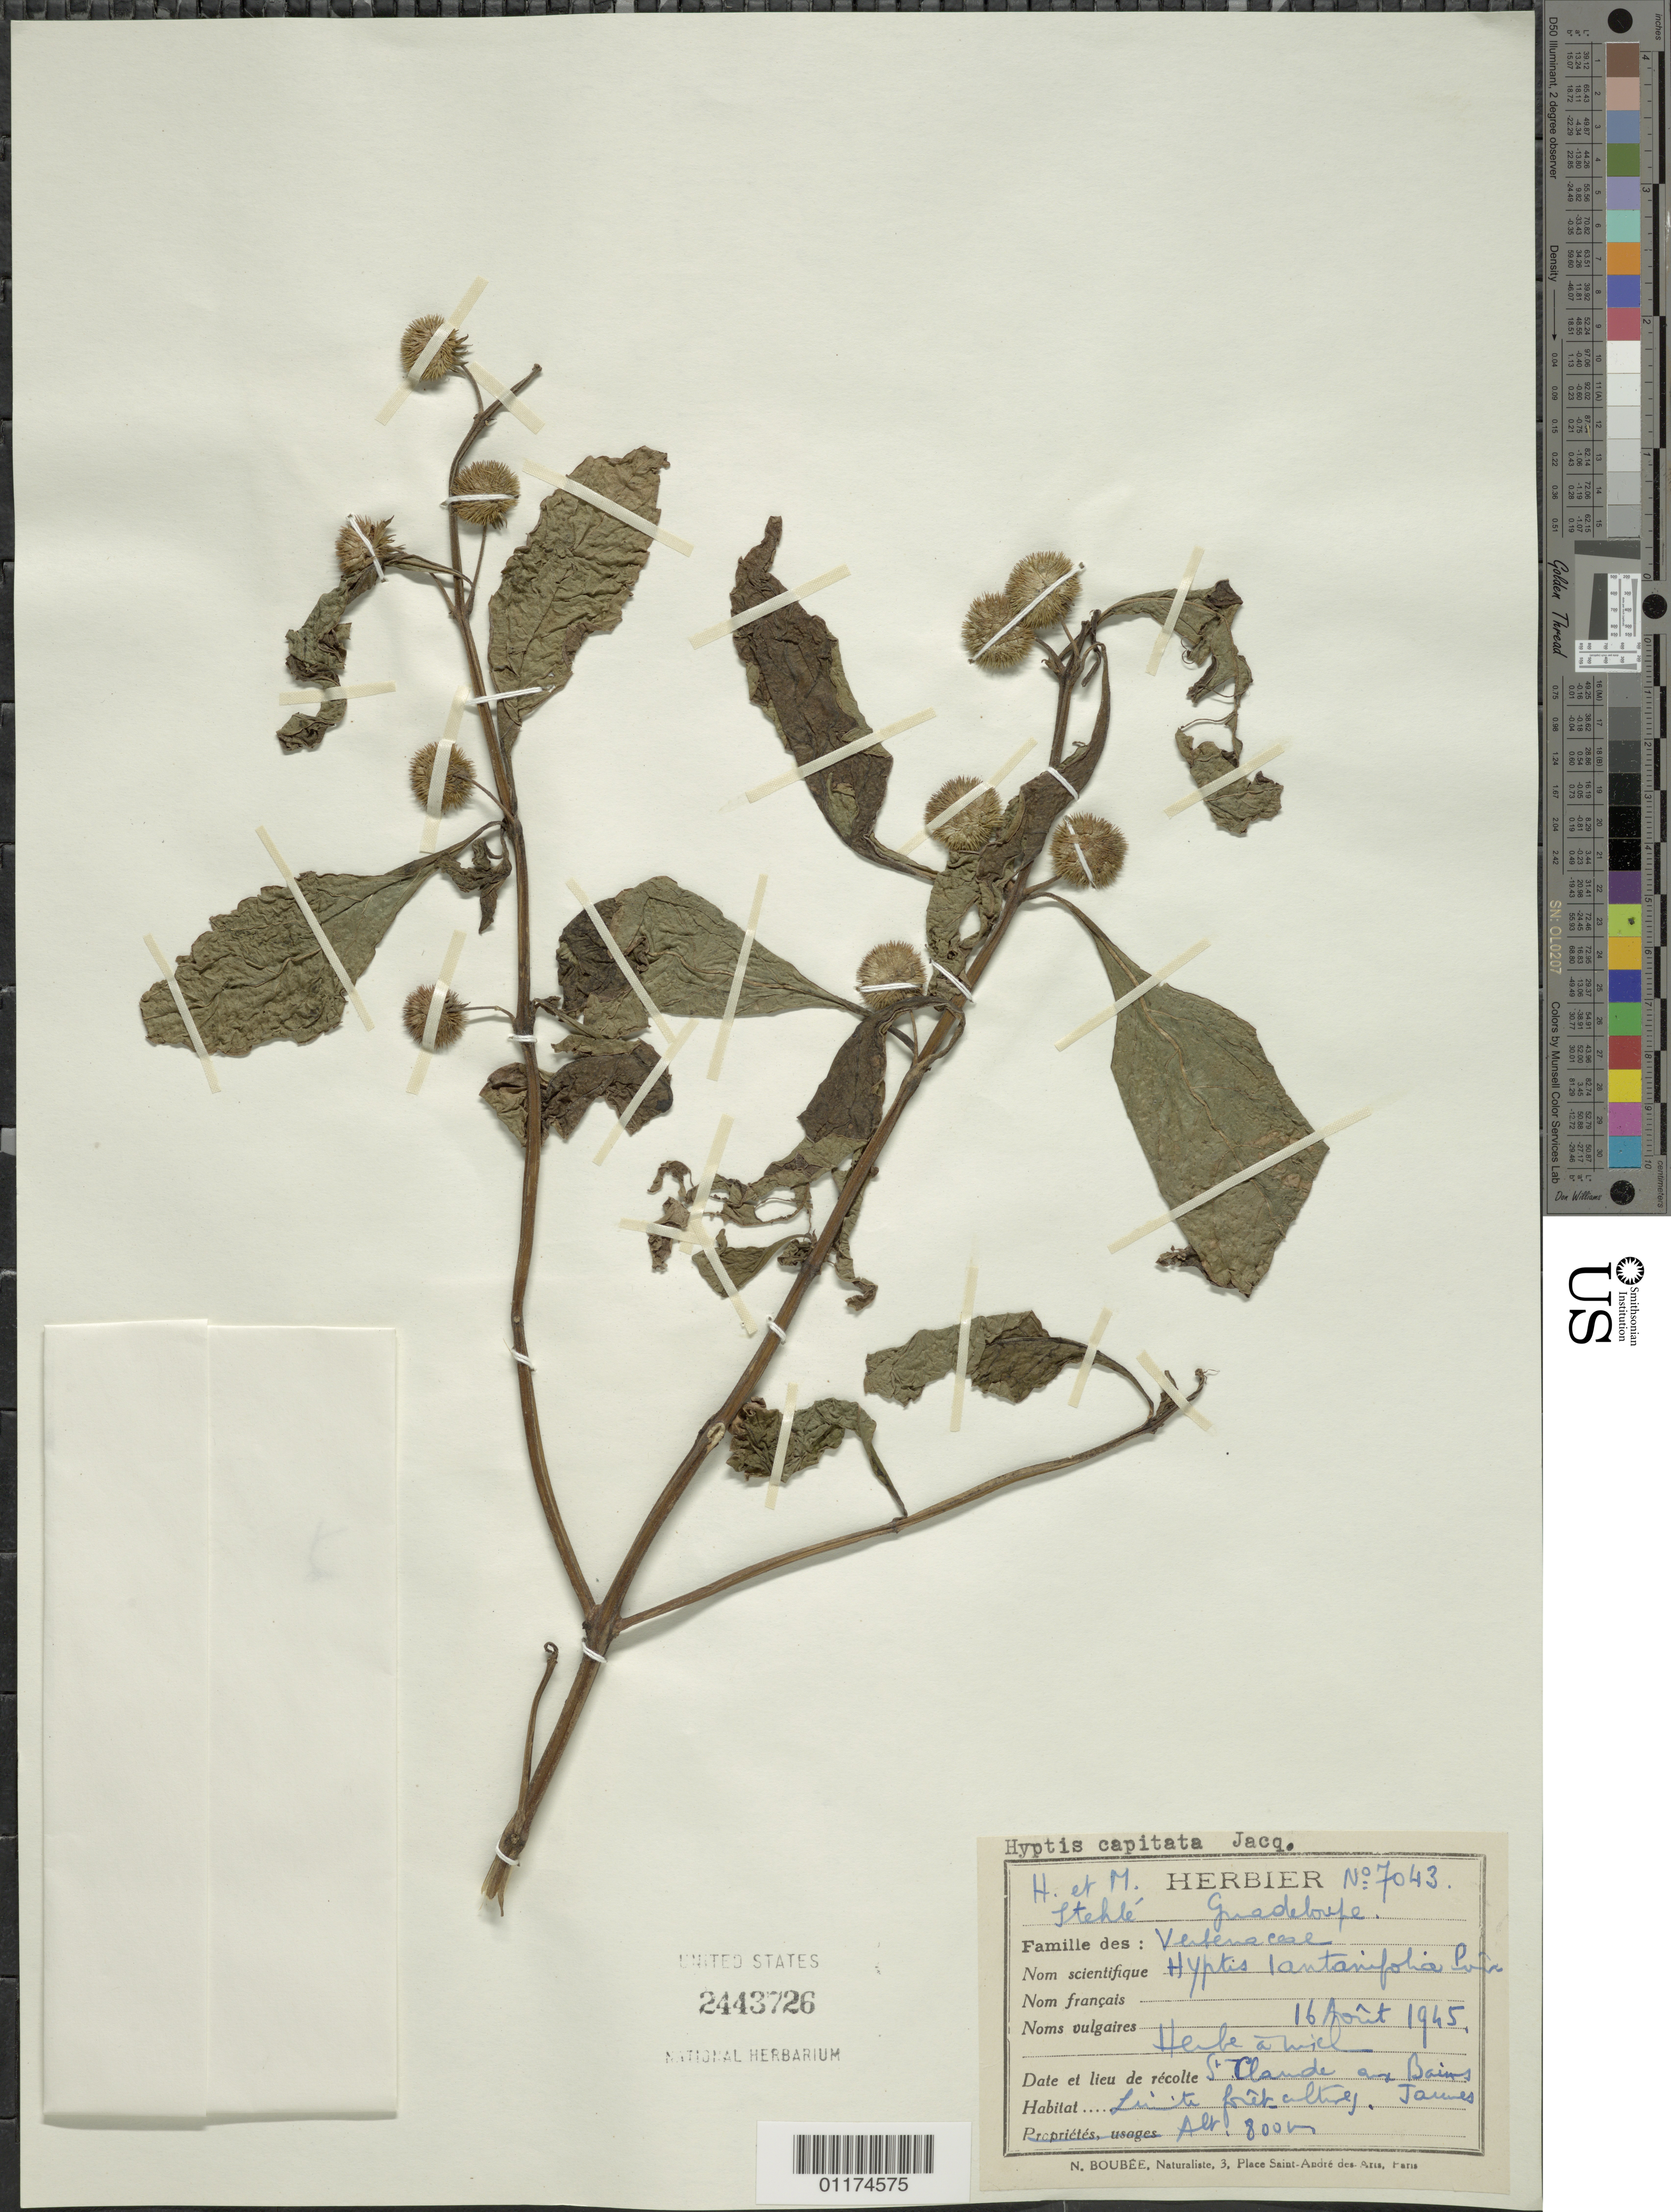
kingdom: Plantae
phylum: Tracheophyta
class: Magnoliopsida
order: Lamiales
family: Lamiaceae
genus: Hyptis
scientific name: Hyptis lantanifolia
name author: Poit.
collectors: H. Stehlé & M. Stehlé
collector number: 7043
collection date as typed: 16 Aug 1945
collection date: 1945-08-16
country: Guadeloupe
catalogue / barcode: US 2443726